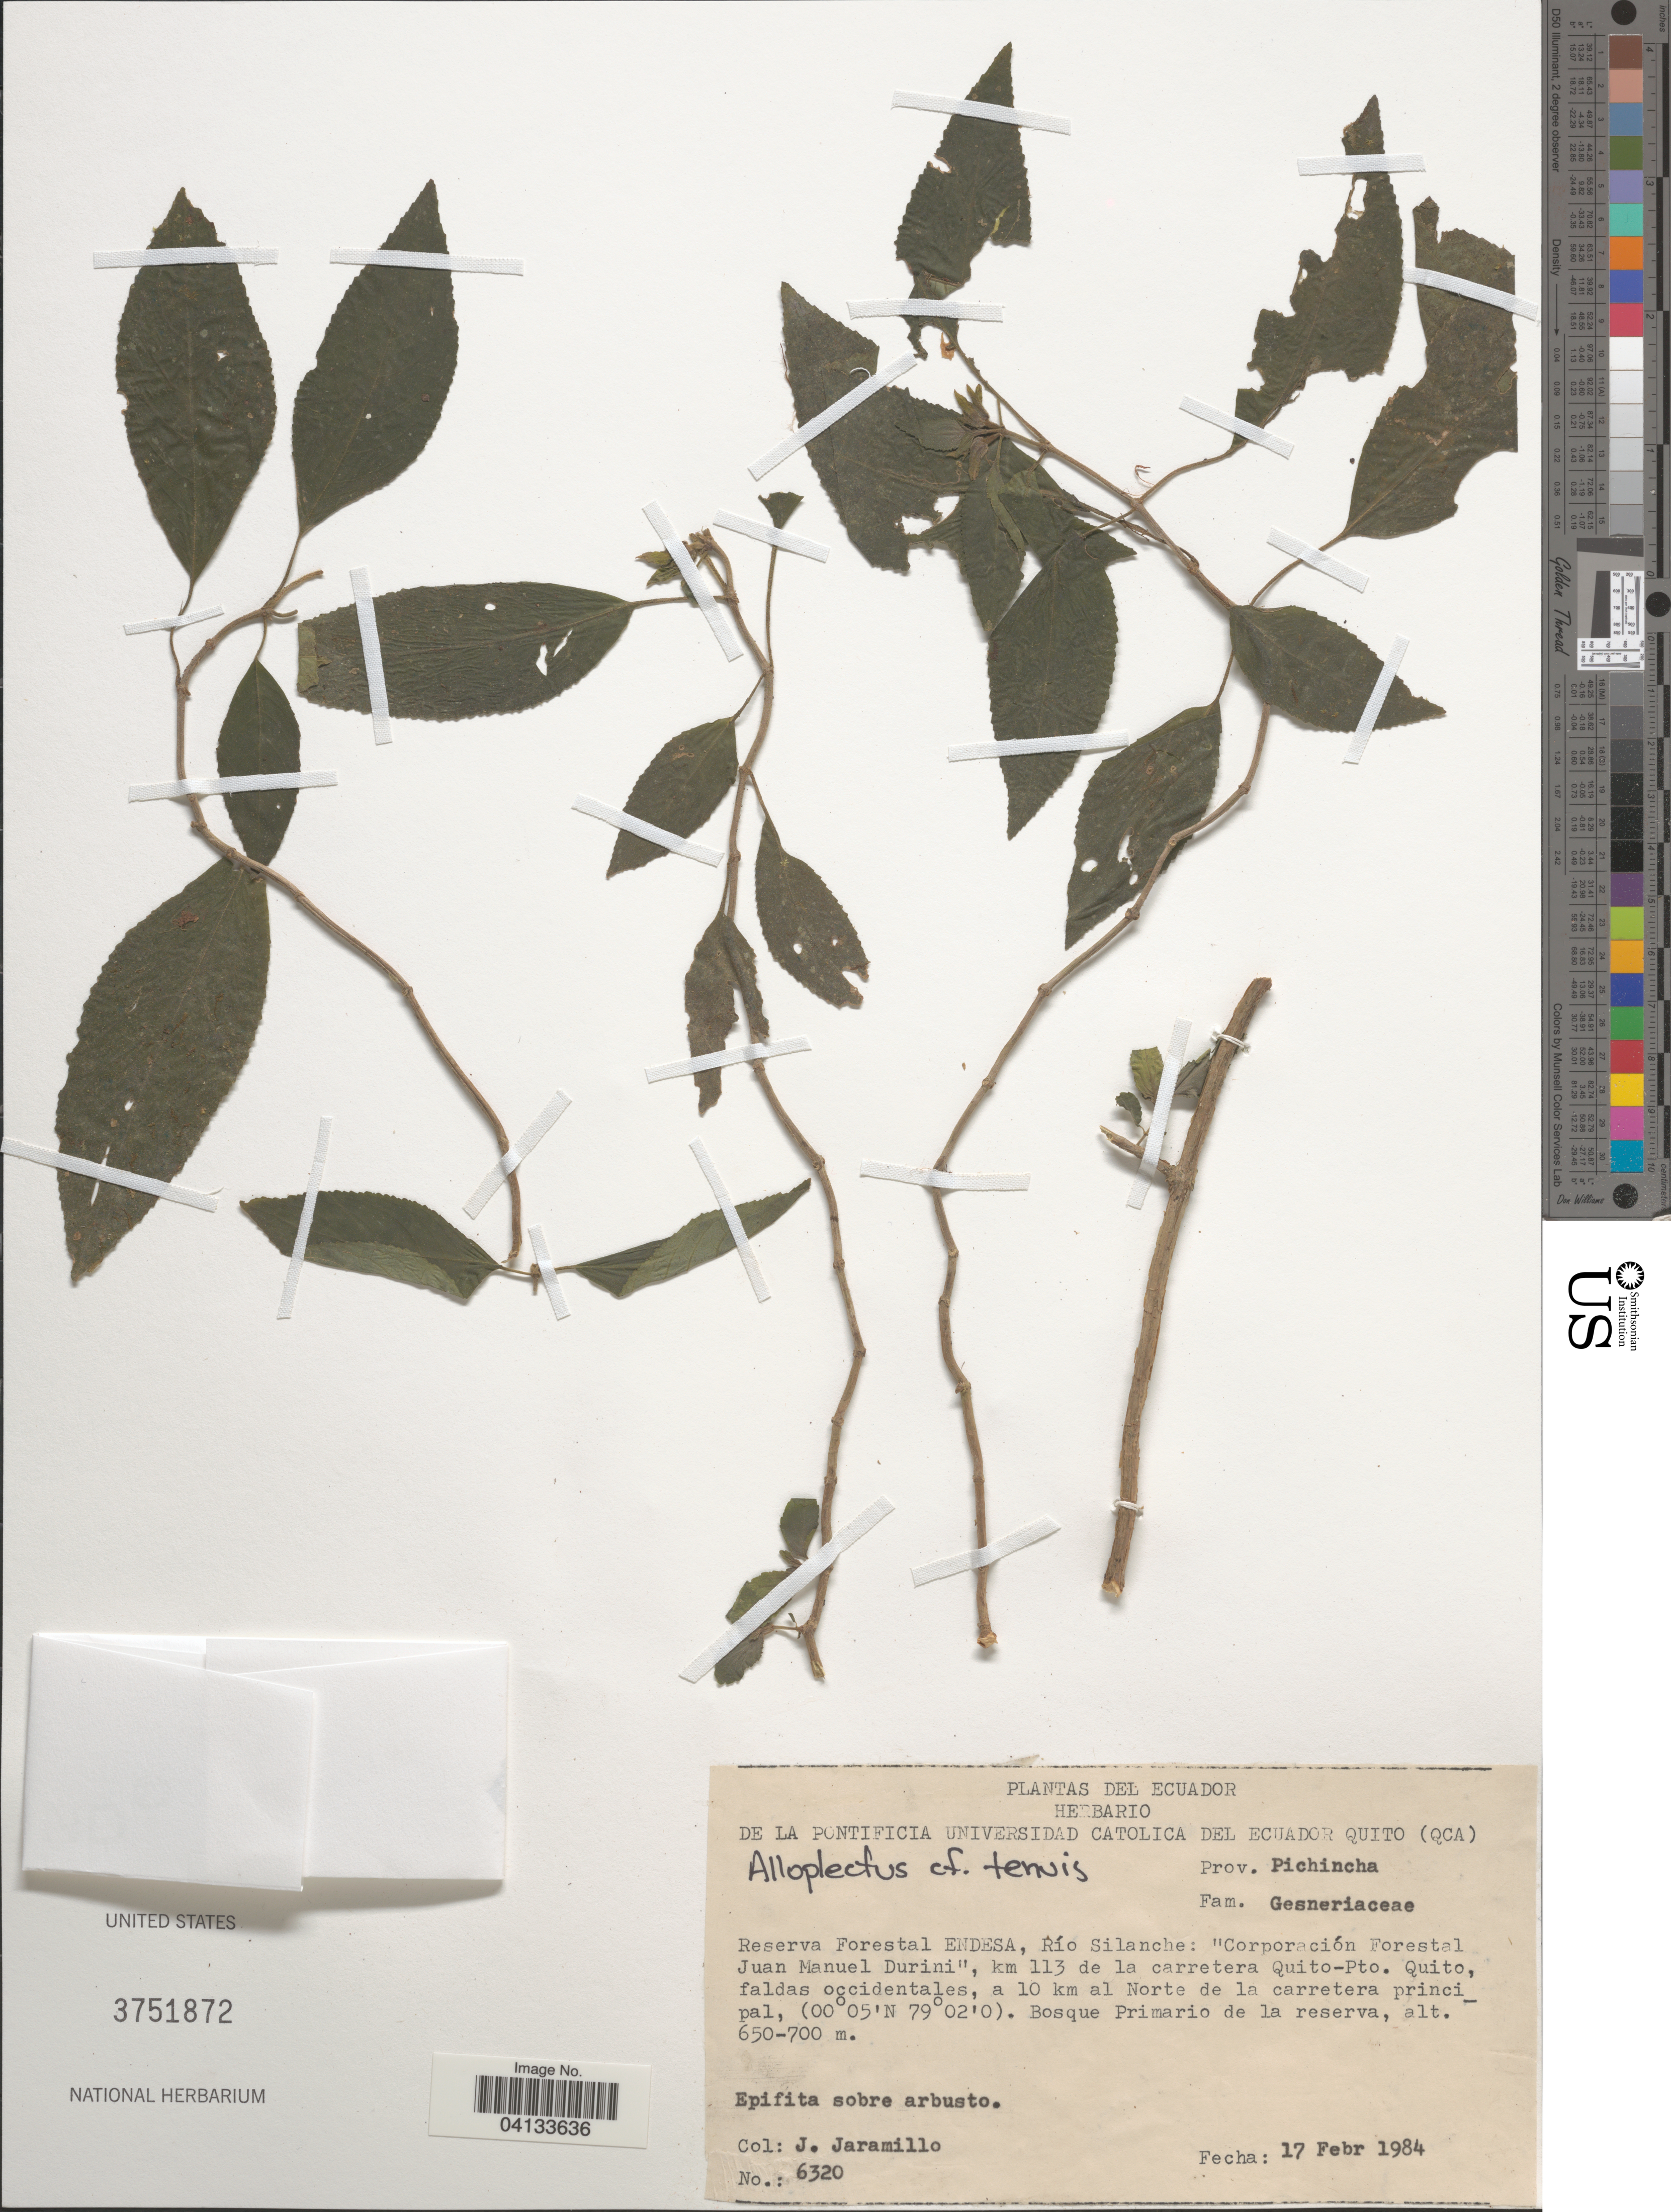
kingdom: Plantae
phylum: Tracheophyta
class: Magnoliopsida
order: Lamiales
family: Gesneriaceae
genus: Alloplectus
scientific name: Alloplectus tenuis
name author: Benth.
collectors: J. Jaramillo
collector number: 6320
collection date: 1984-02-17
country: Ecuador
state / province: Pichincha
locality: Reserva Forestal ENDESA, Río Silanche: "Corporación Forestal Juan Manuel Durini", km 113 de la carretera Quito-Pto. Quito, faldas occidentales, a 10 km al Norte de la carretera principal.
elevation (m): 650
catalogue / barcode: US 3751872